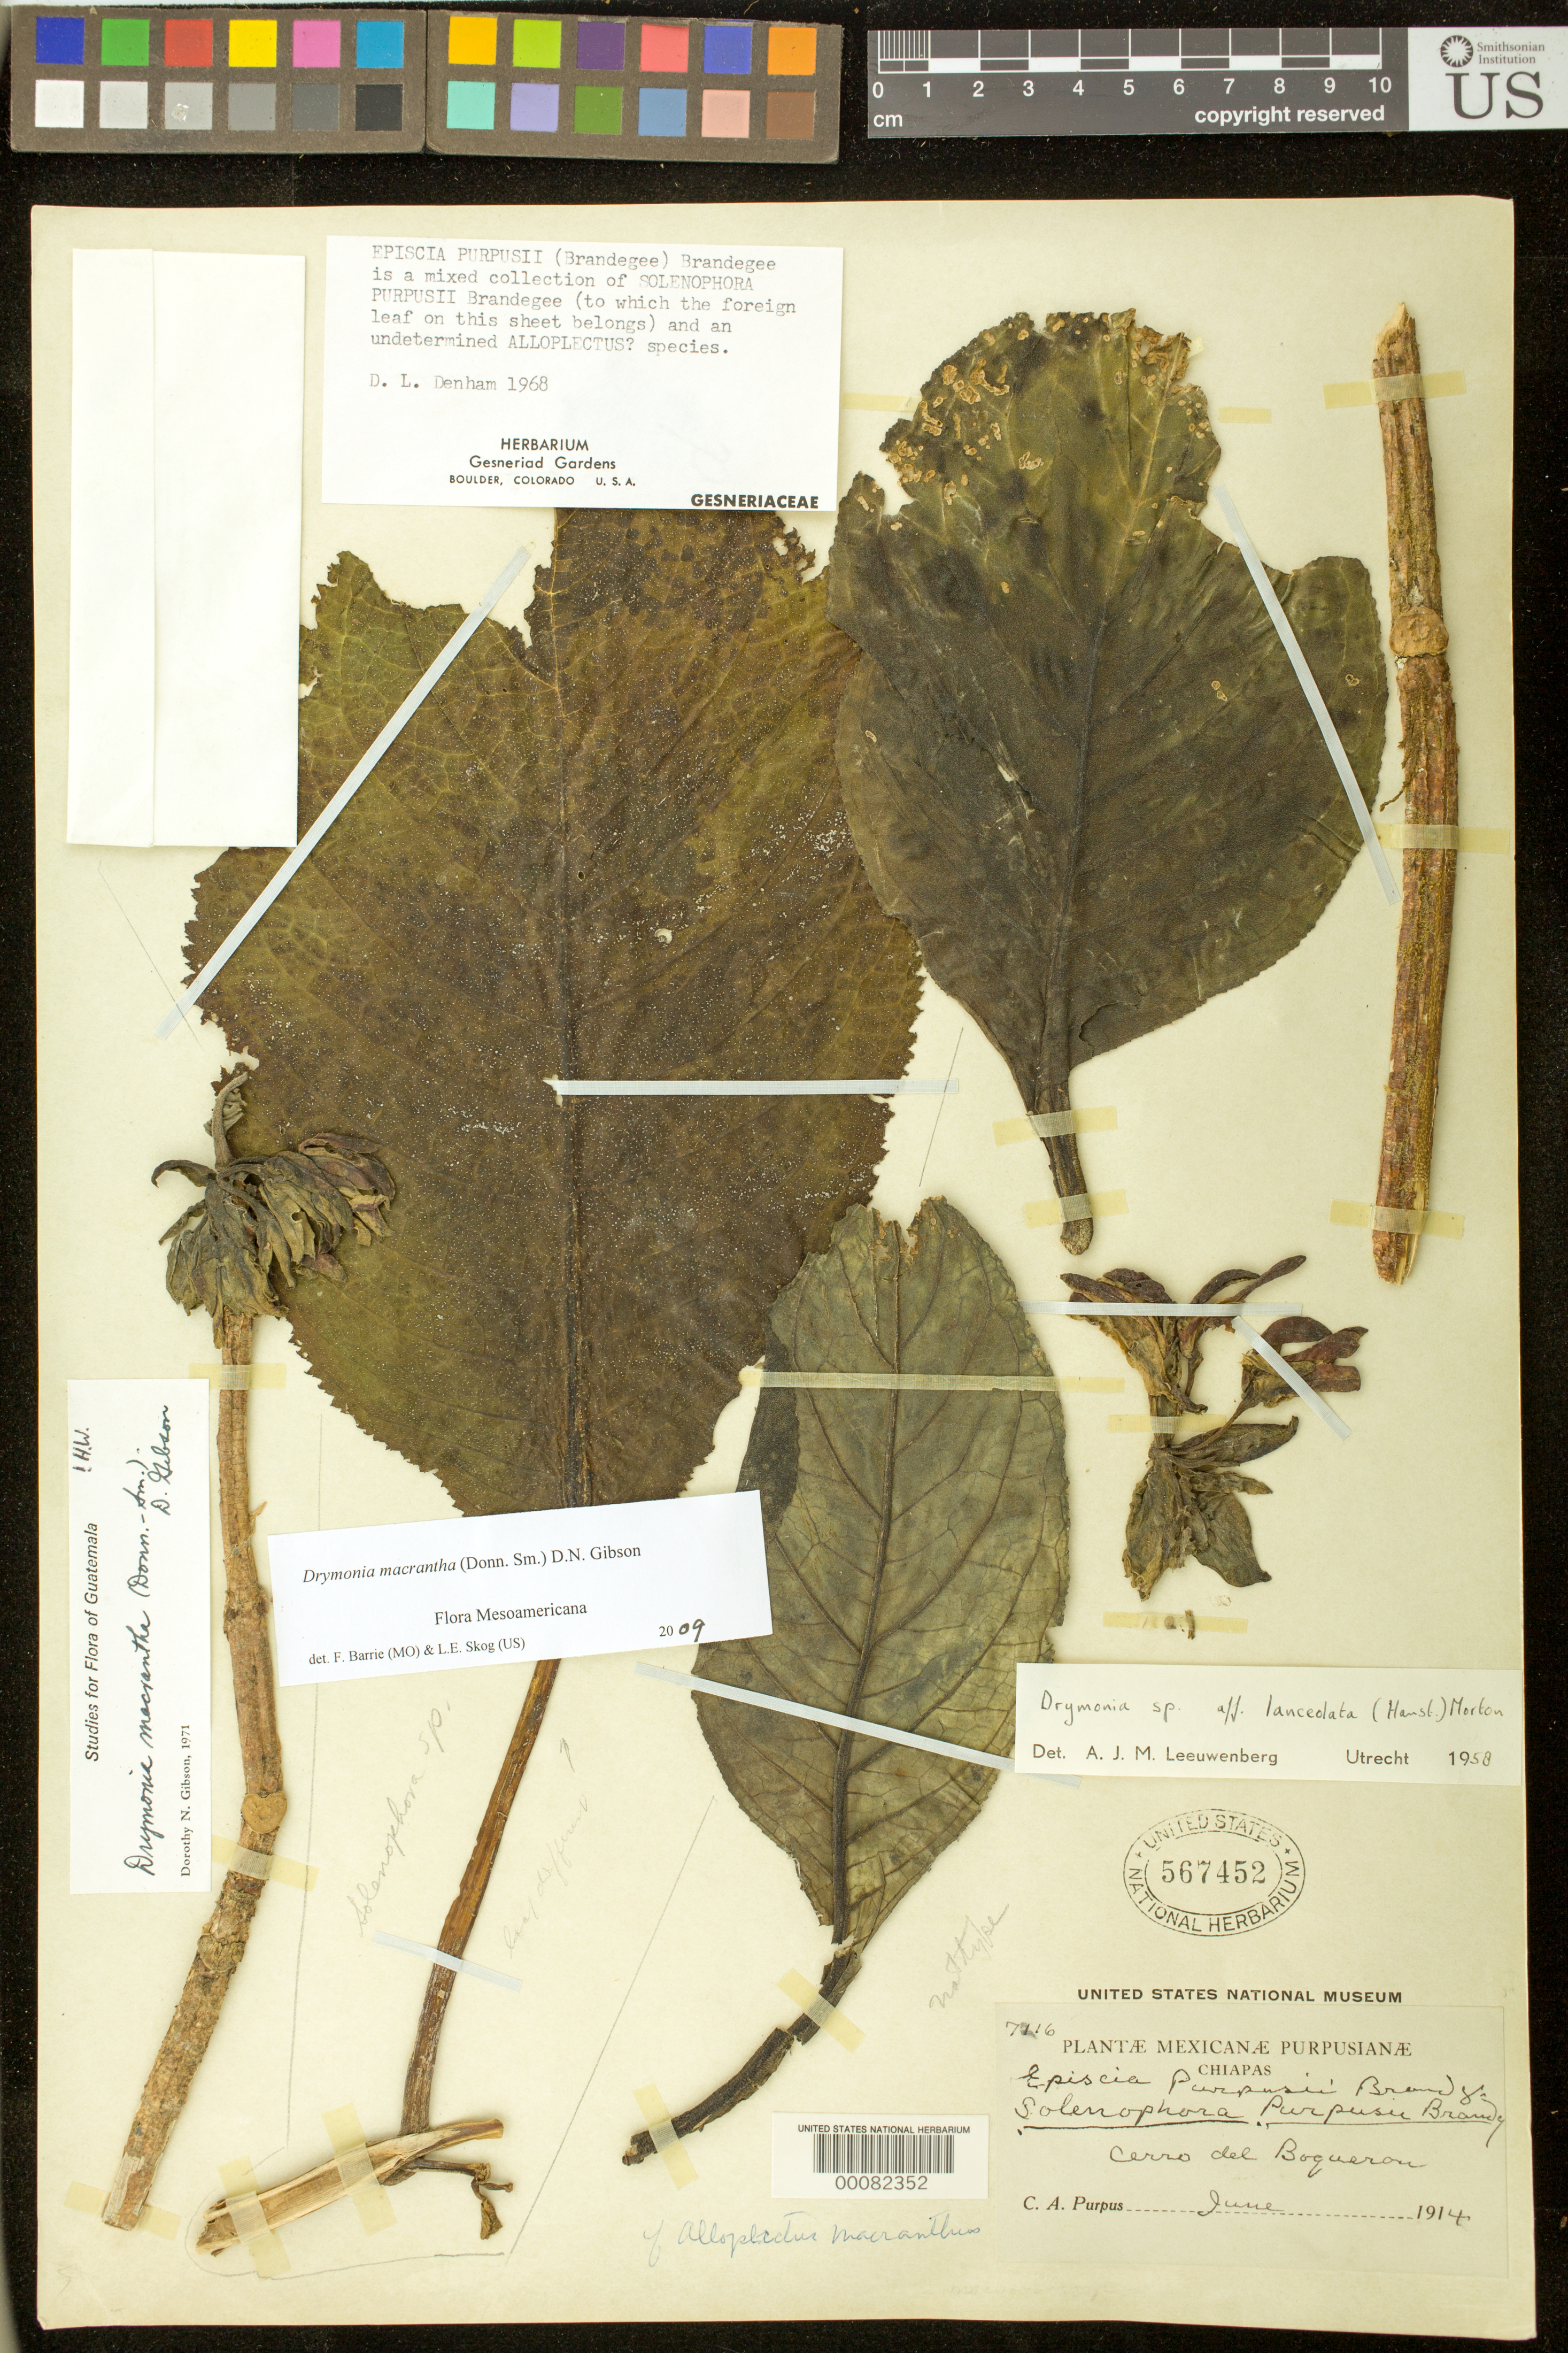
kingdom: Plantae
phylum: Tracheophyta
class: Magnoliopsida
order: Lamiales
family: Gesneriaceae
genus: Drymonia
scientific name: Drymonia macrantha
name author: (Donn. Sm.) D.N. Gibson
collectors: C. A. Purpus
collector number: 7116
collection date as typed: Jun 1914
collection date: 1914-06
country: Mexico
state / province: Chiapas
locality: Cerro del Boqueron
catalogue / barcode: US 567452